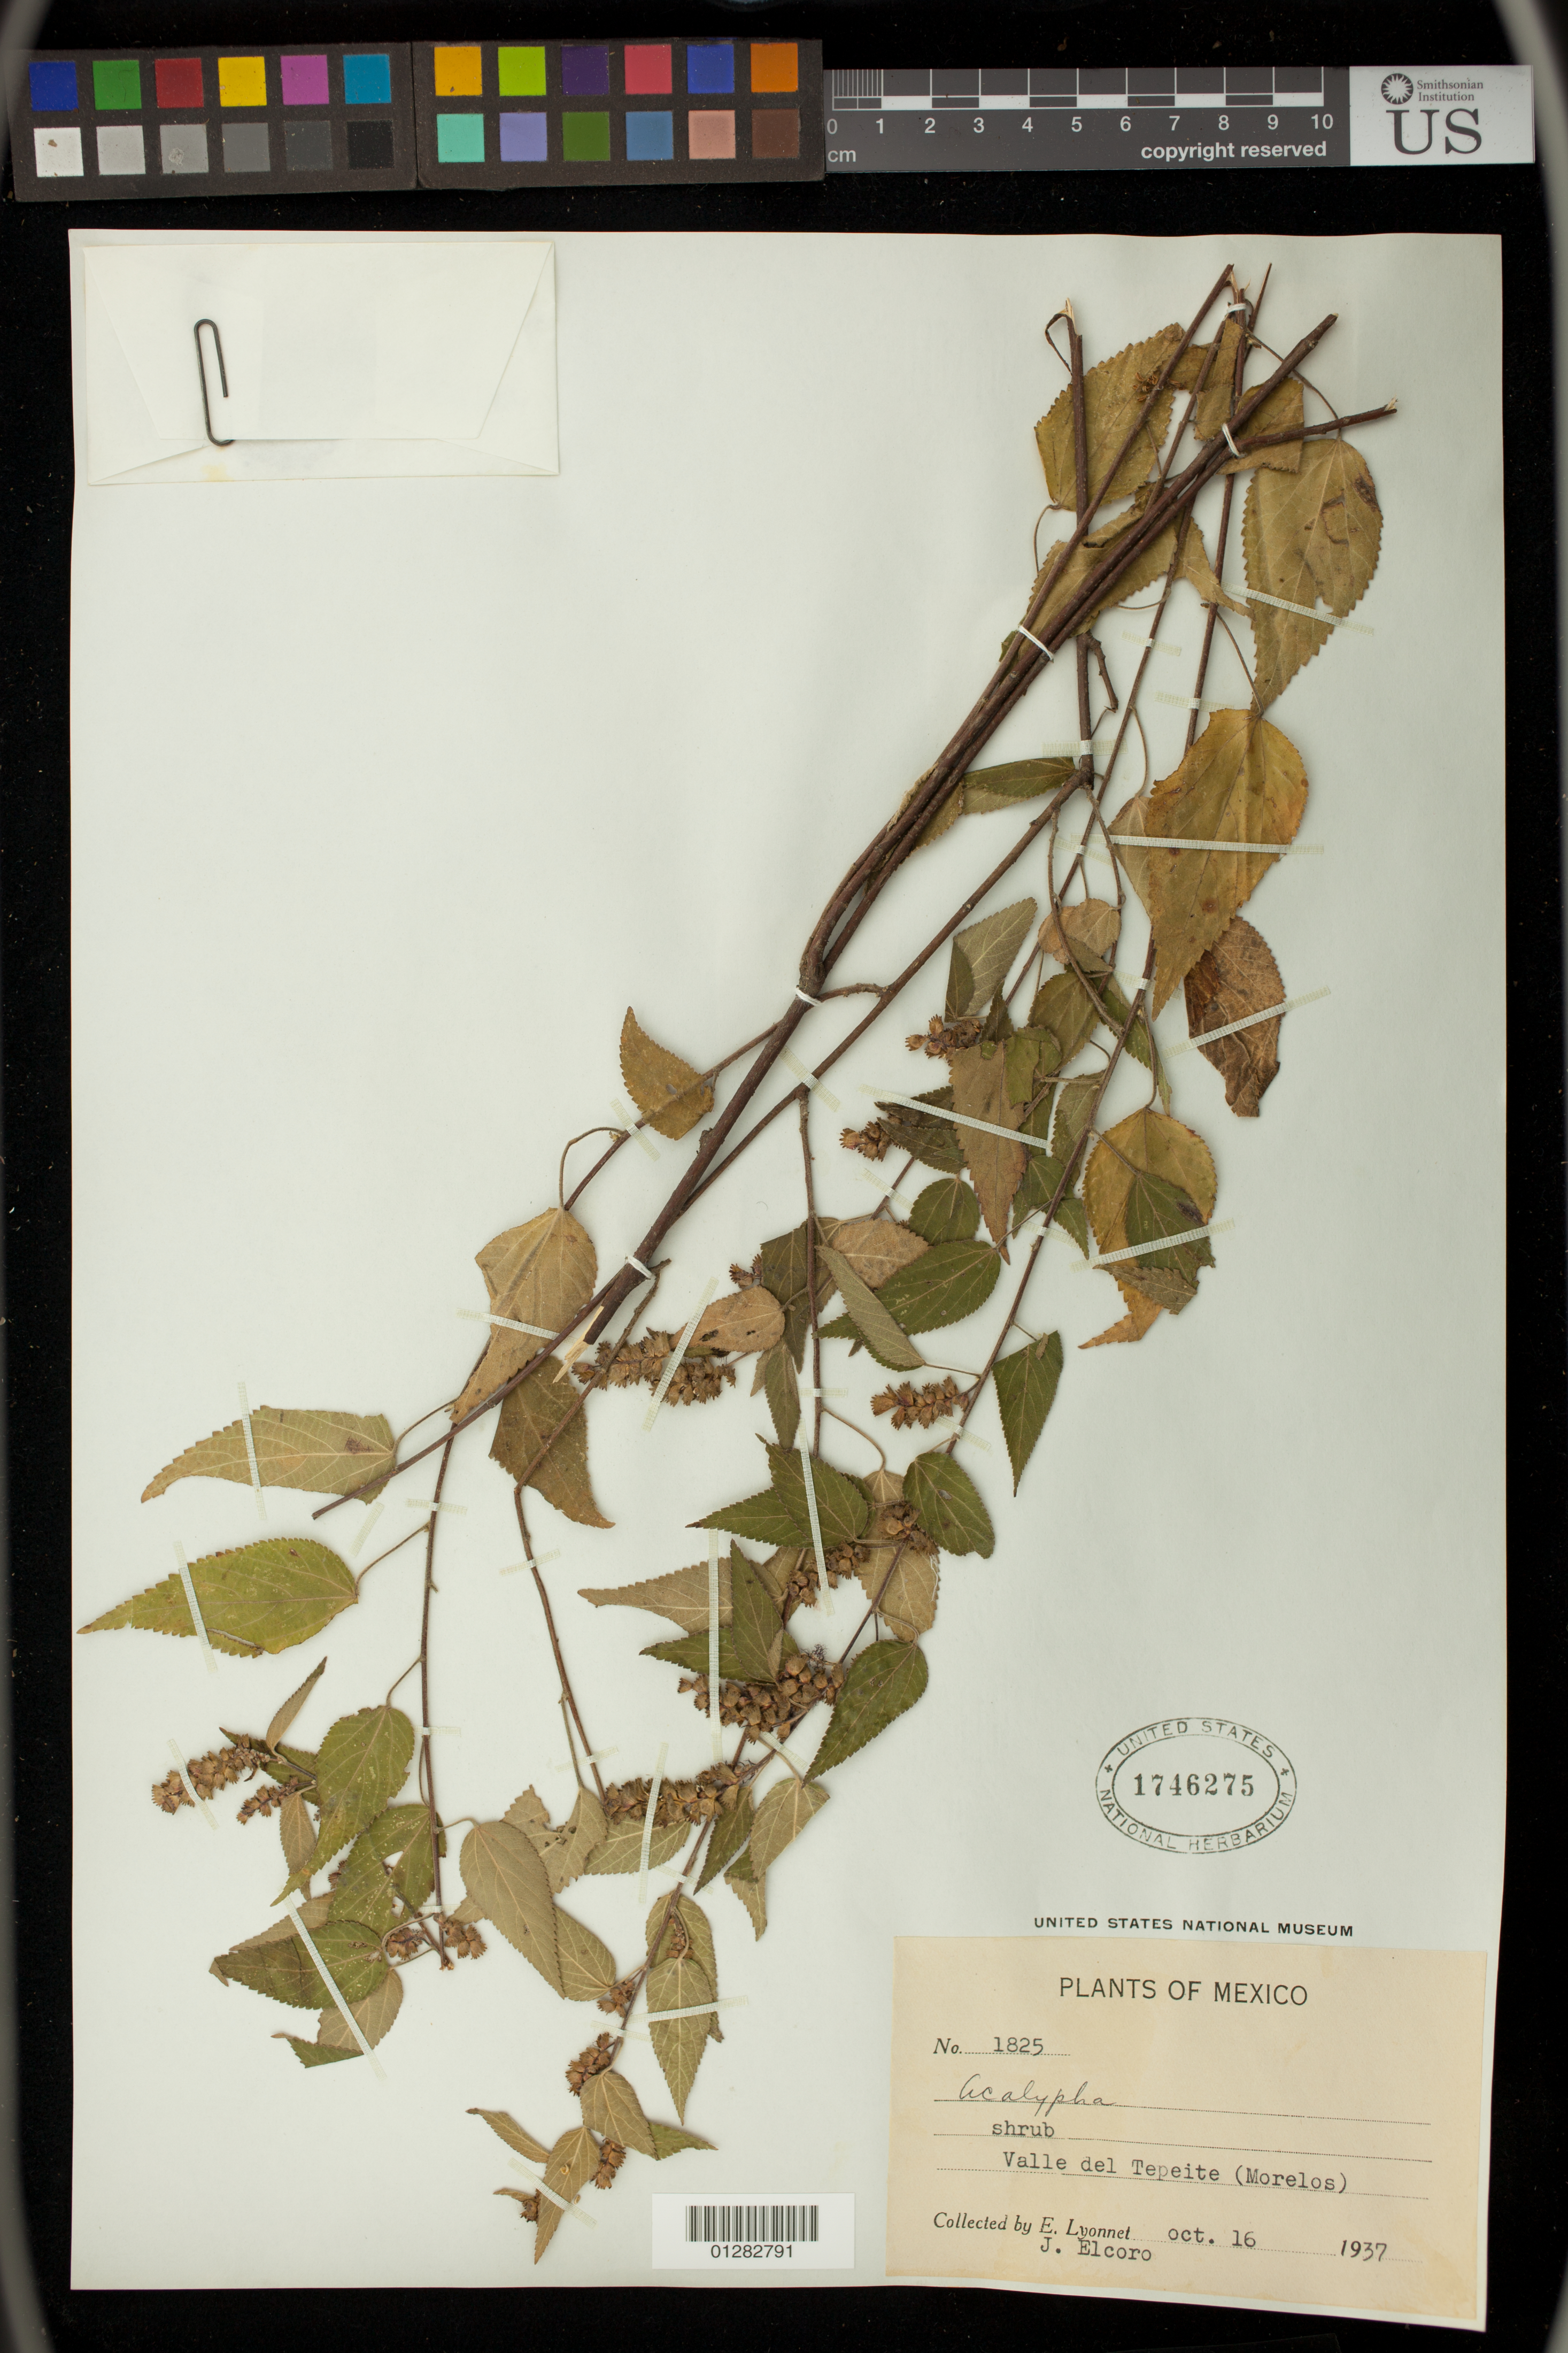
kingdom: Plantae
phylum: Tracheophyta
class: Magnoliopsida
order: Malpighiales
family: Euphorbiaceae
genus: Acalypha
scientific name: Acalypha sp.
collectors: E. Lyonnet & J. Elcoro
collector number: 1825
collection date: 1937-10-16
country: Mexico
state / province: Morelos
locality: Valle del Tepeite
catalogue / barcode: US 1746275